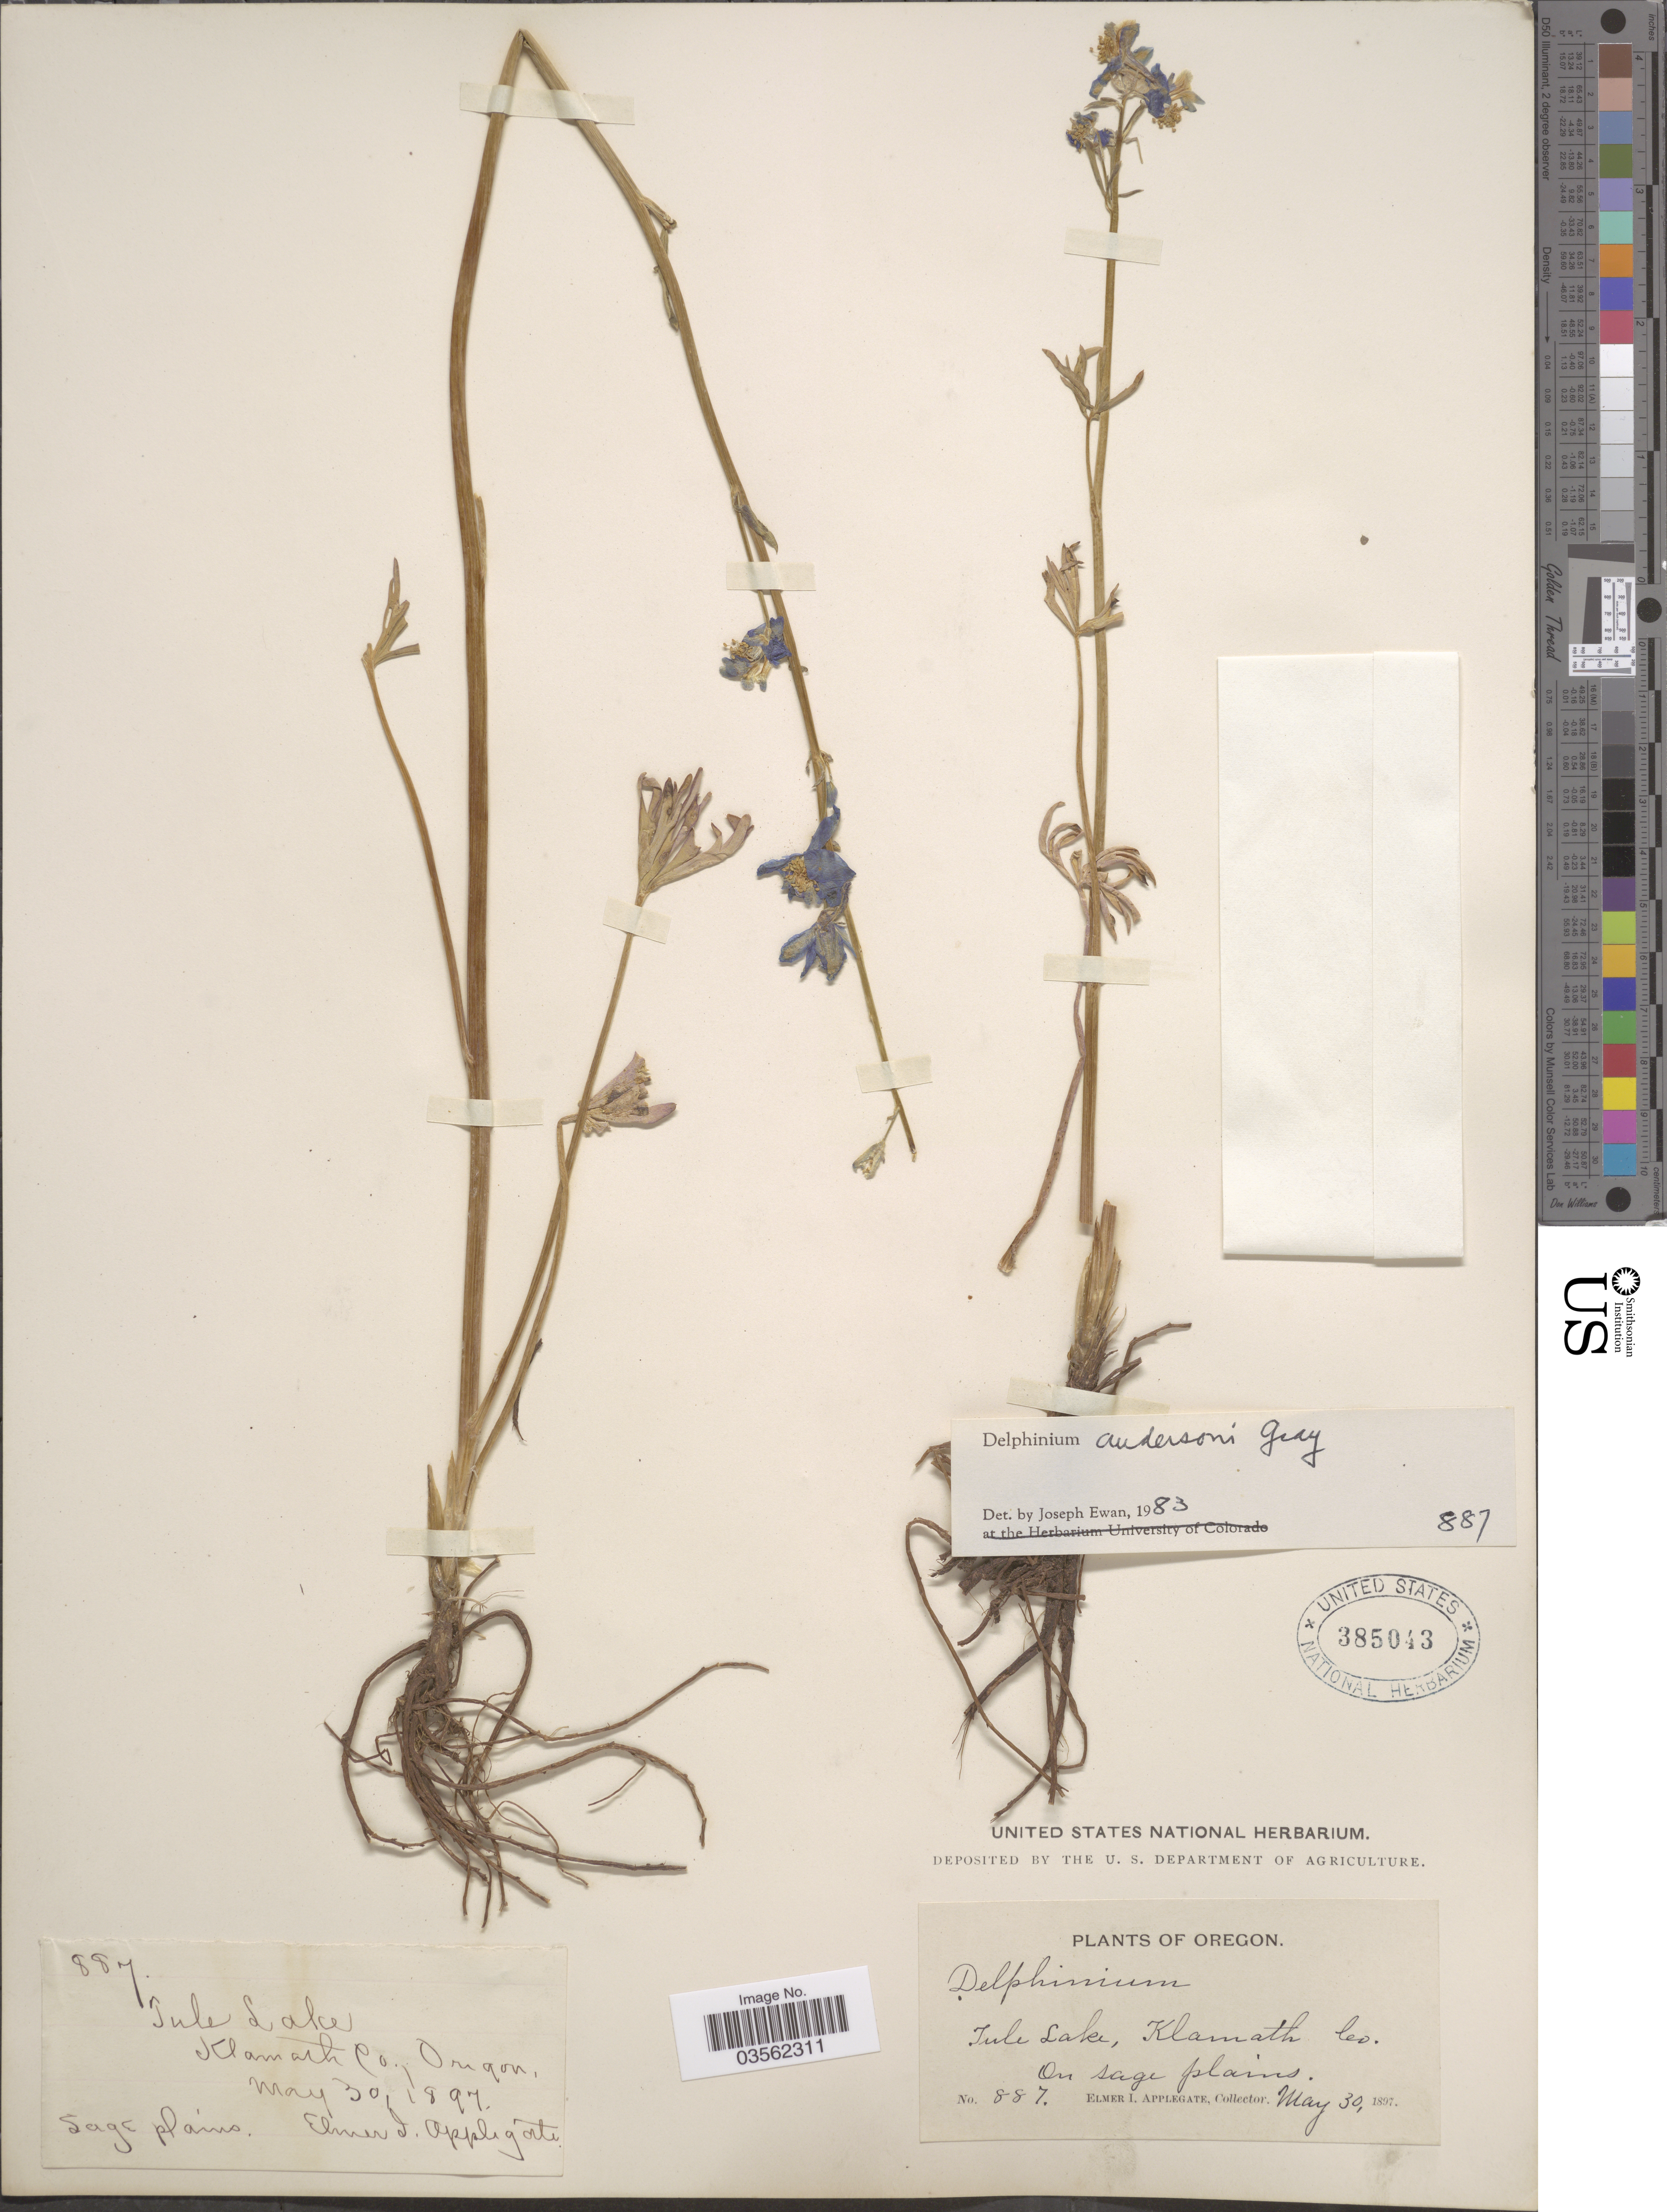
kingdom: Plantae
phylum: Tracheophyta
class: Magnoliopsida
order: Ranunculales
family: Ranunculaceae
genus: Delphinium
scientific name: Delphinium andersonii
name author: A. Gray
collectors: E. I. Applegate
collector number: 887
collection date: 1897-05-30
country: United States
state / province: Oregon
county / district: Klamath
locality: Tule Lake, Klamath Co.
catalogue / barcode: US 385043